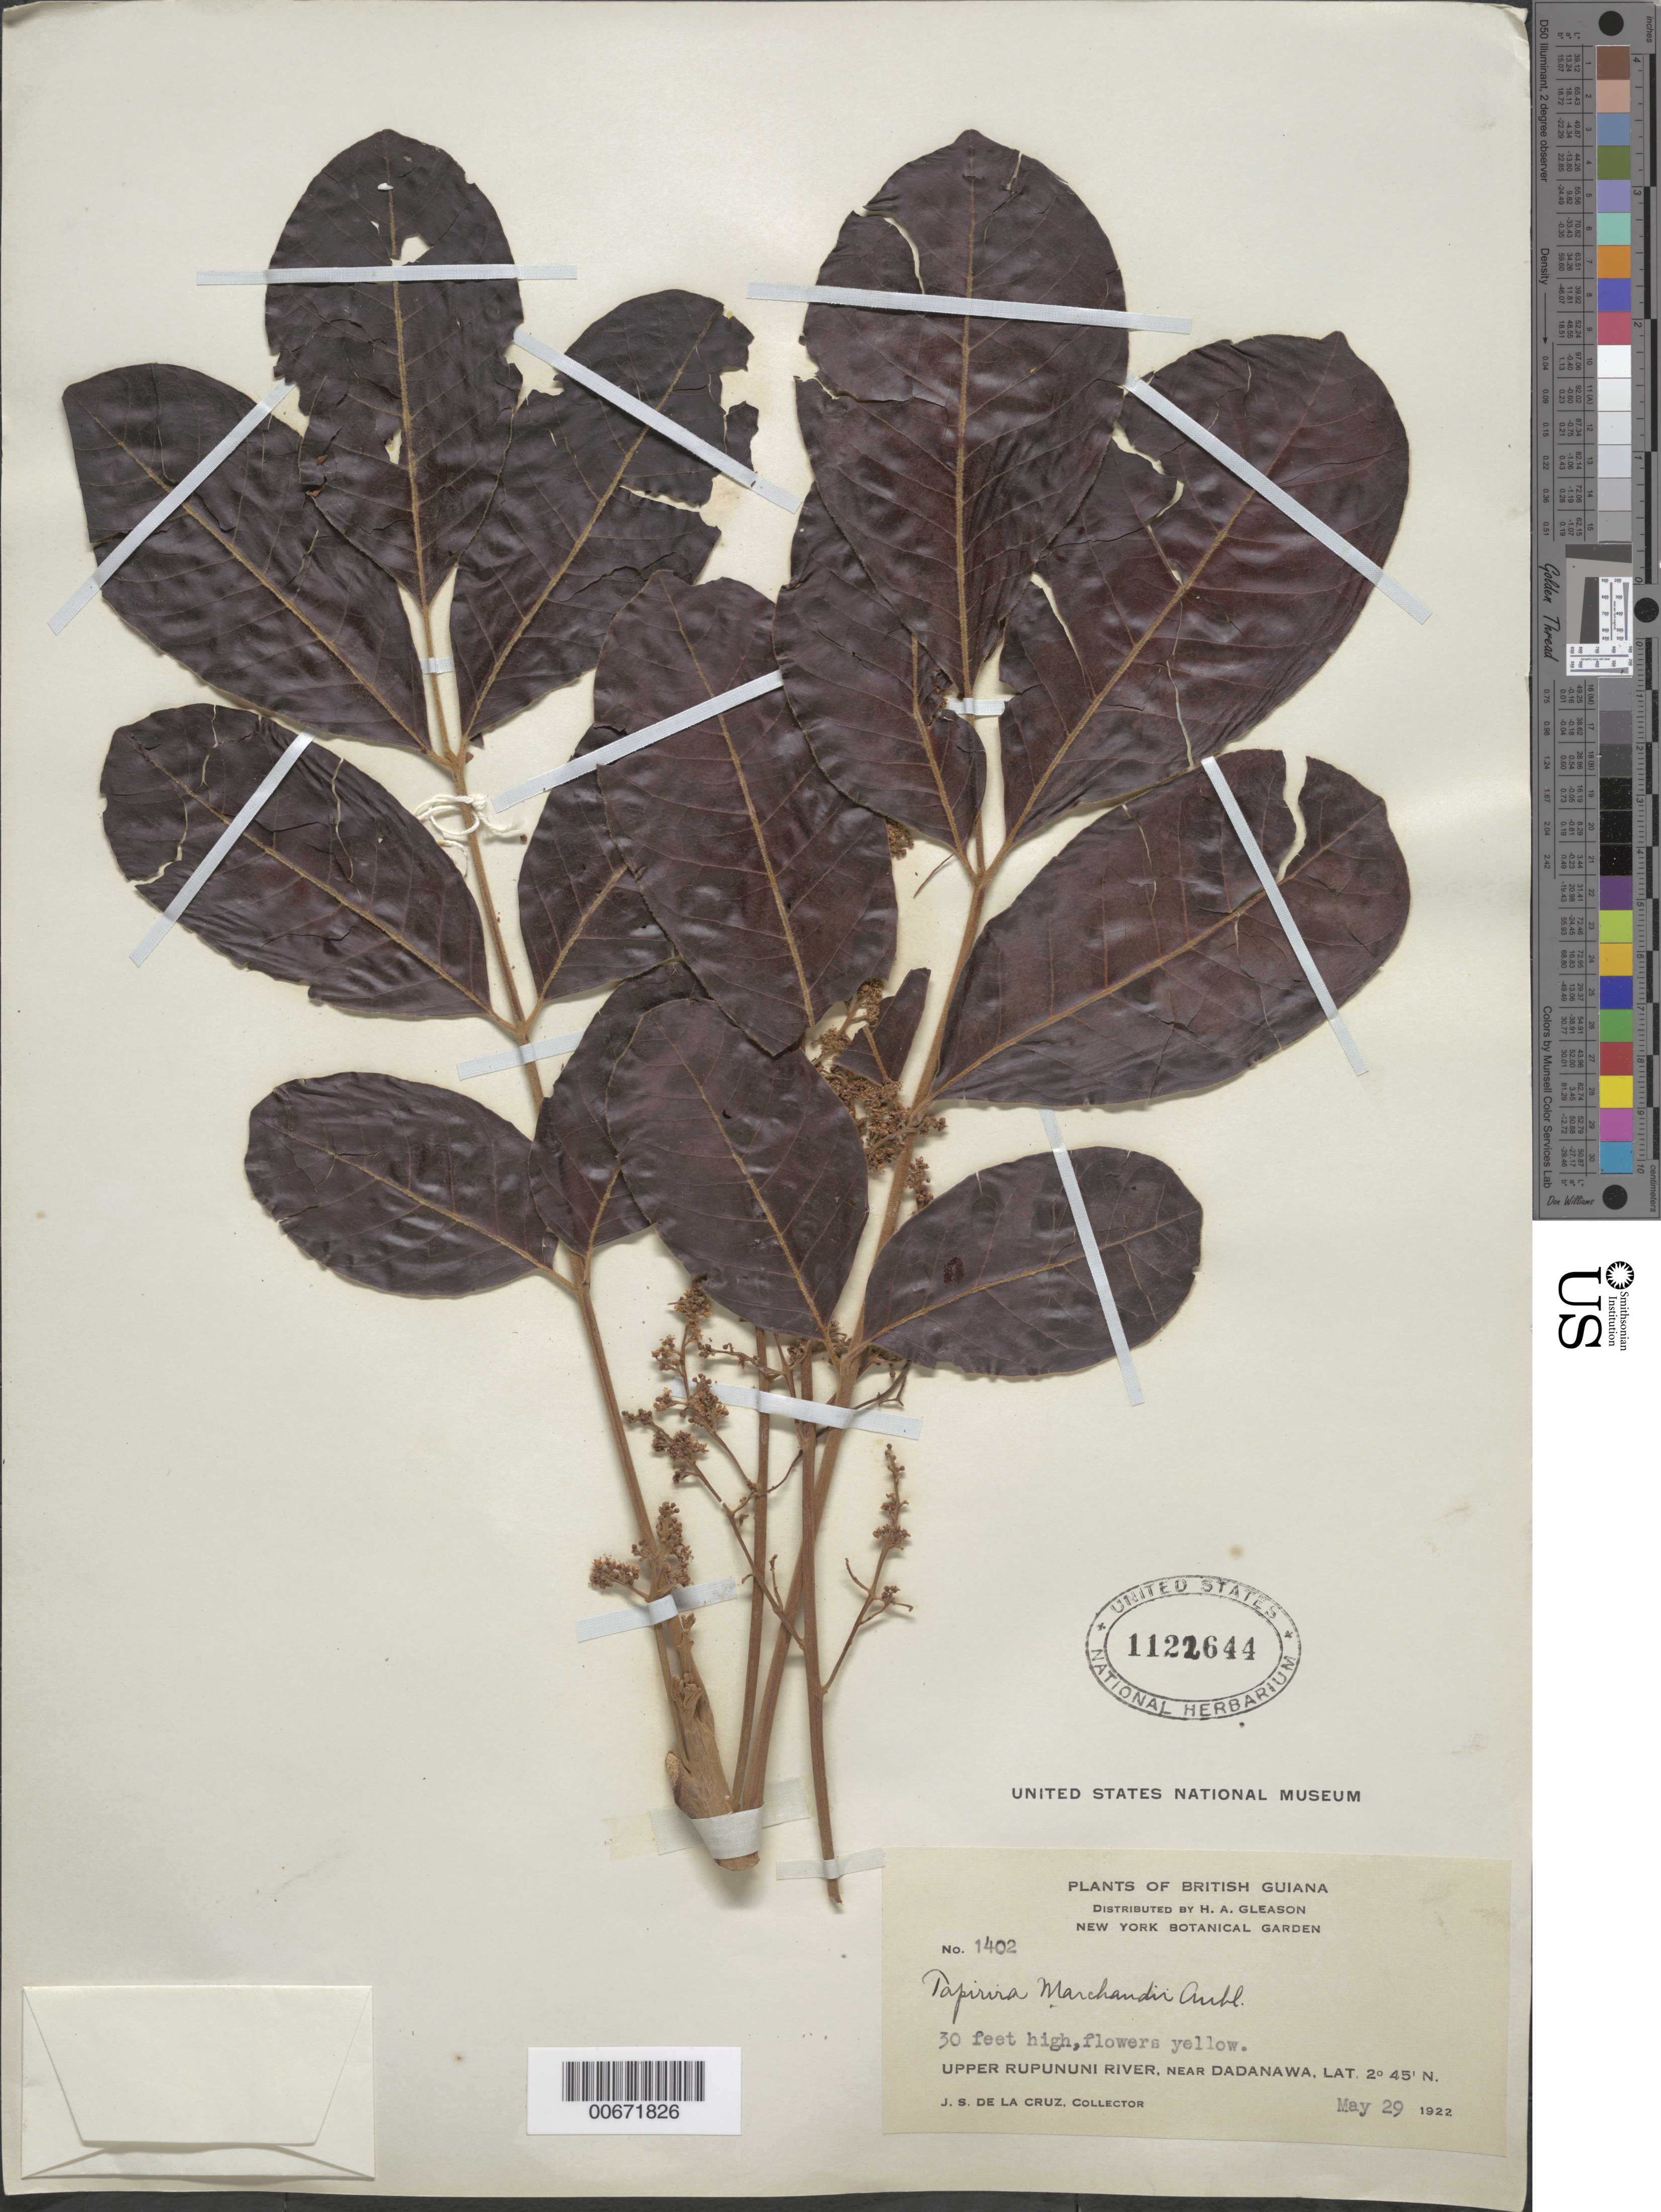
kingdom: Plantae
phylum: Tracheophyta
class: Magnoliopsida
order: Sapindales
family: Anacardiaceae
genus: Tapirira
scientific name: Tapirira obtusa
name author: (Benth.) J.D. Mitch.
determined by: Mitchell, J. D.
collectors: J. S. de la Cruz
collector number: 1402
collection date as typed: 29-May-22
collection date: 1922-05-29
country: Guyana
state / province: U. Takutu-U. Essequibo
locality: Dadanawa, vic., upper Rupununi R.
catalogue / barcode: US 1122644